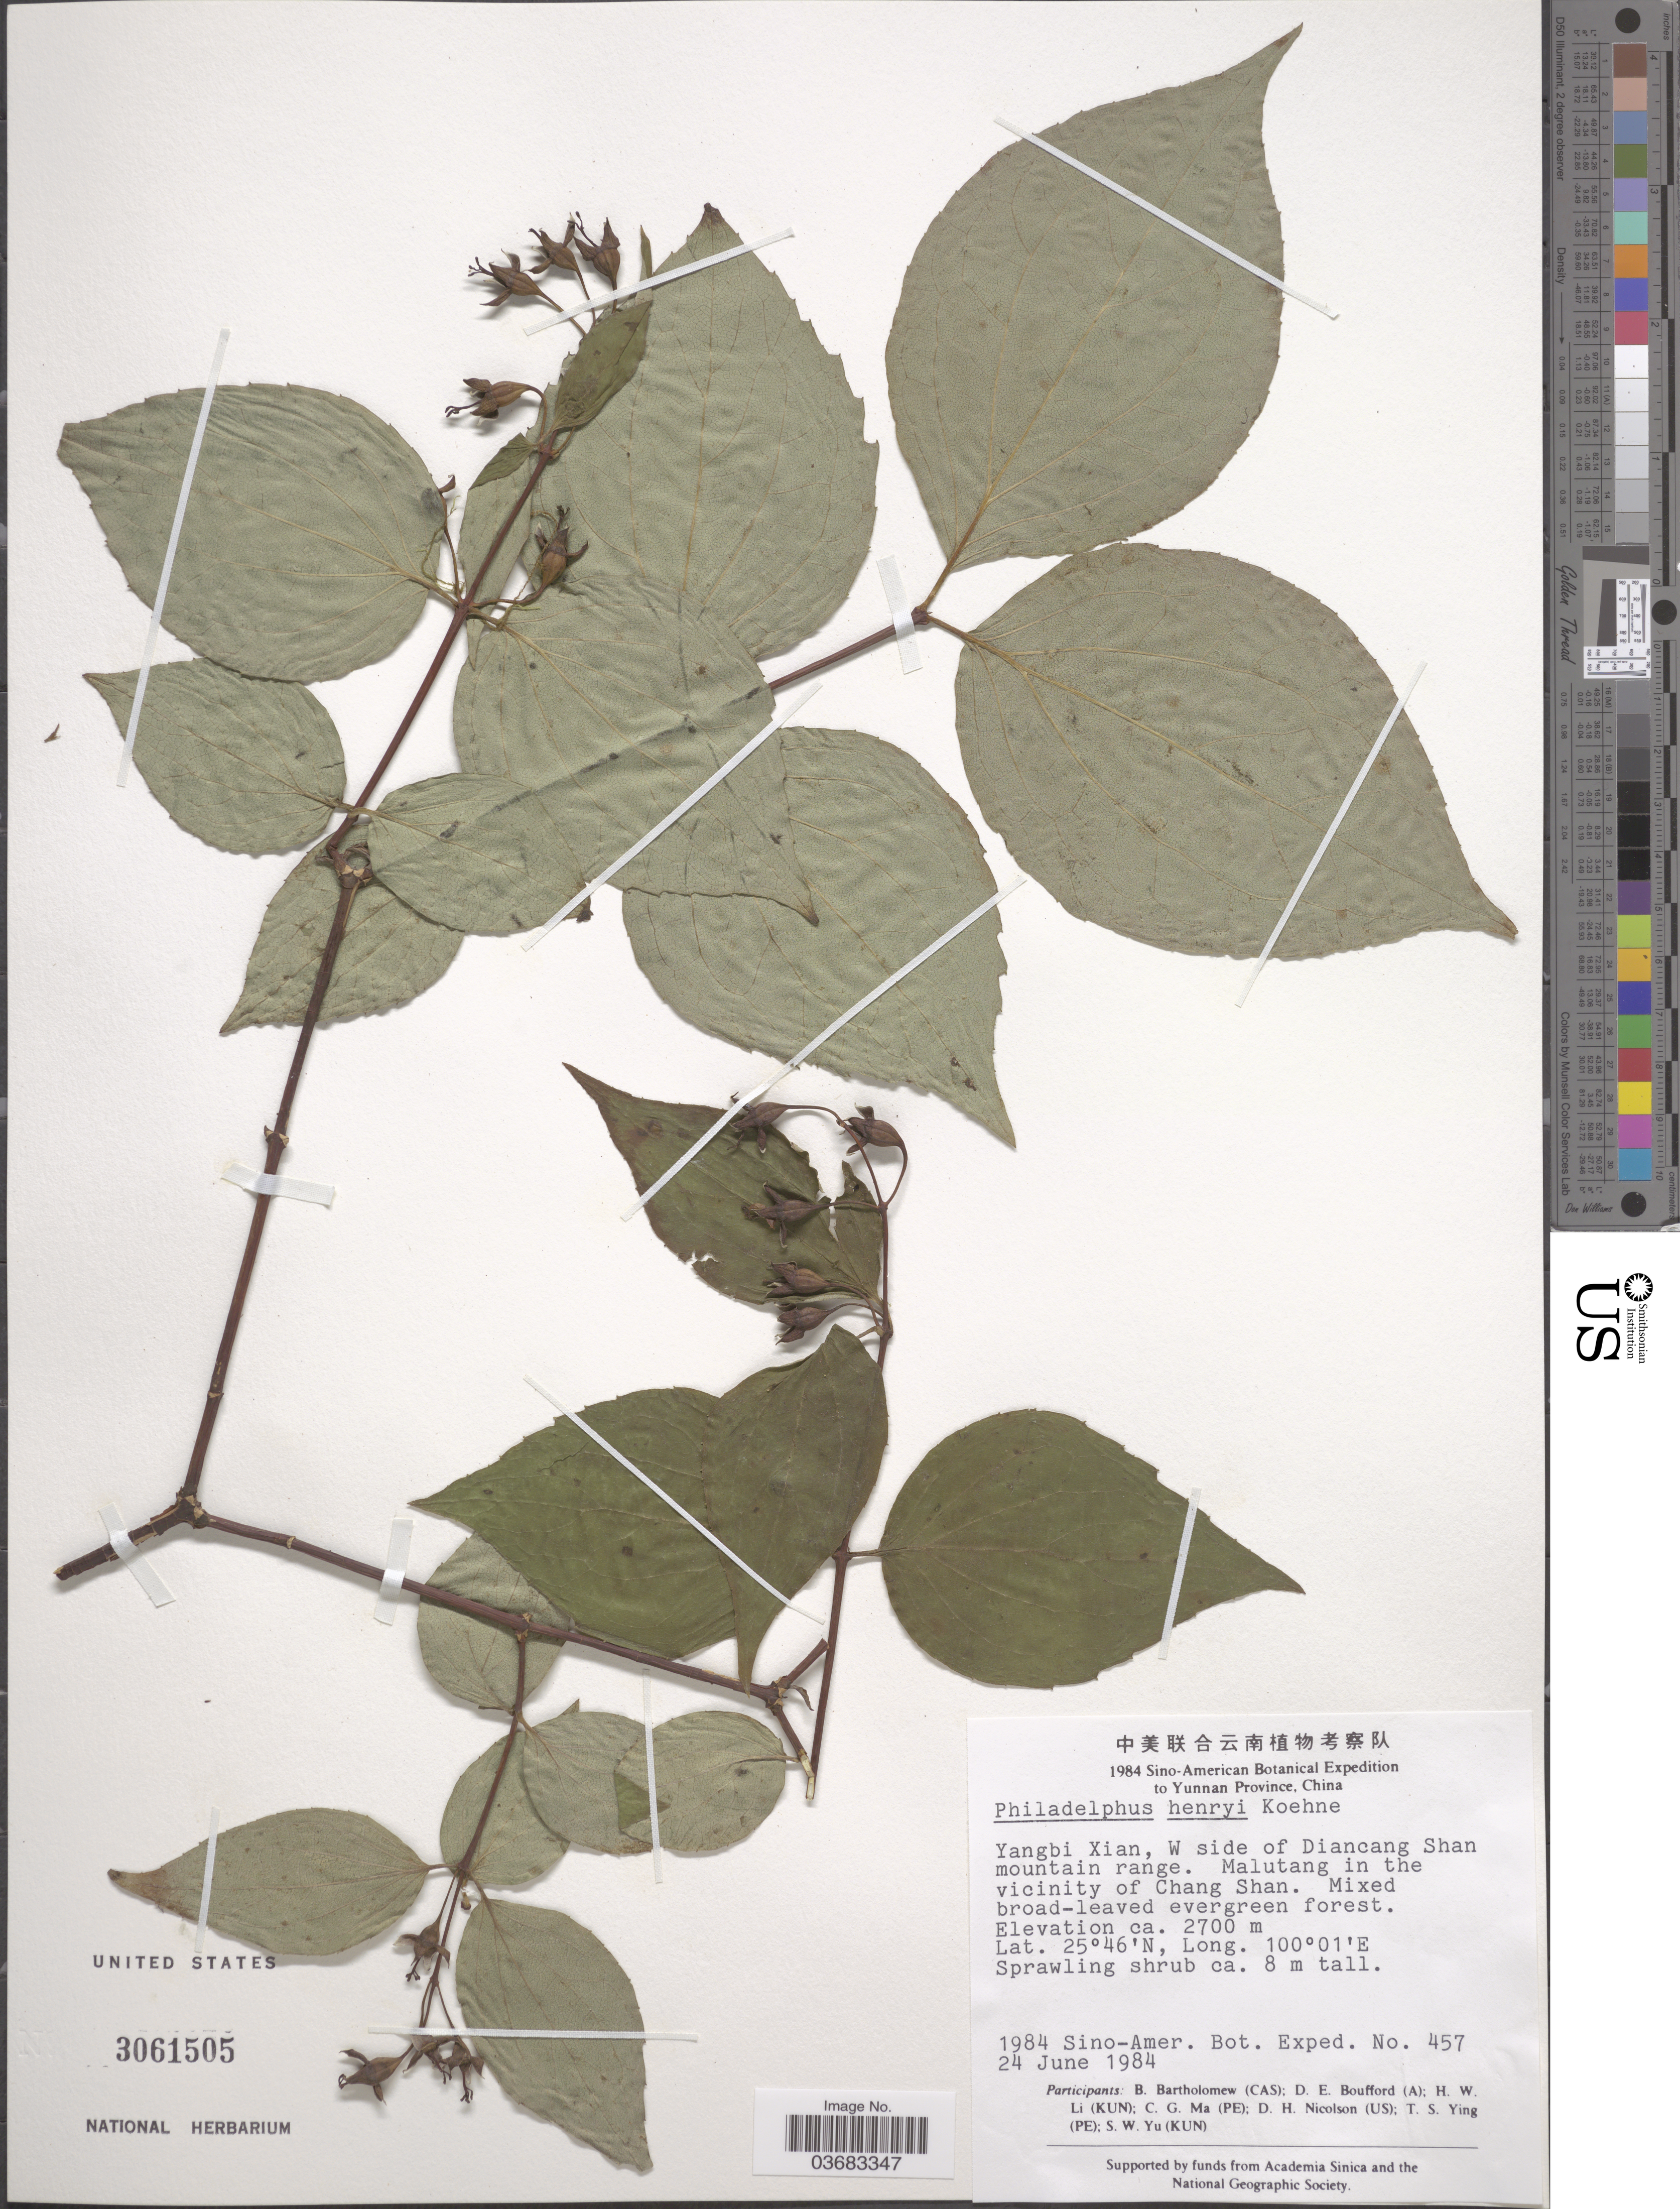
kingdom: Plantae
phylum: Tracheophyta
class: Magnoliopsida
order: Cornales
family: Hydrangeaceae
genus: Philadelphus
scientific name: Philadelphus henryi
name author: Koehne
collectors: Sino-Amer. Bot. Exped. 1984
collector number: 457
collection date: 1984-06-24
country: China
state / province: Yunnan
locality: Yangbi Xian, W side of Diancang Shan mountain range. Malutang in the vicinity of Chang Shan.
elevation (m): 2700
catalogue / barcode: US 3061505